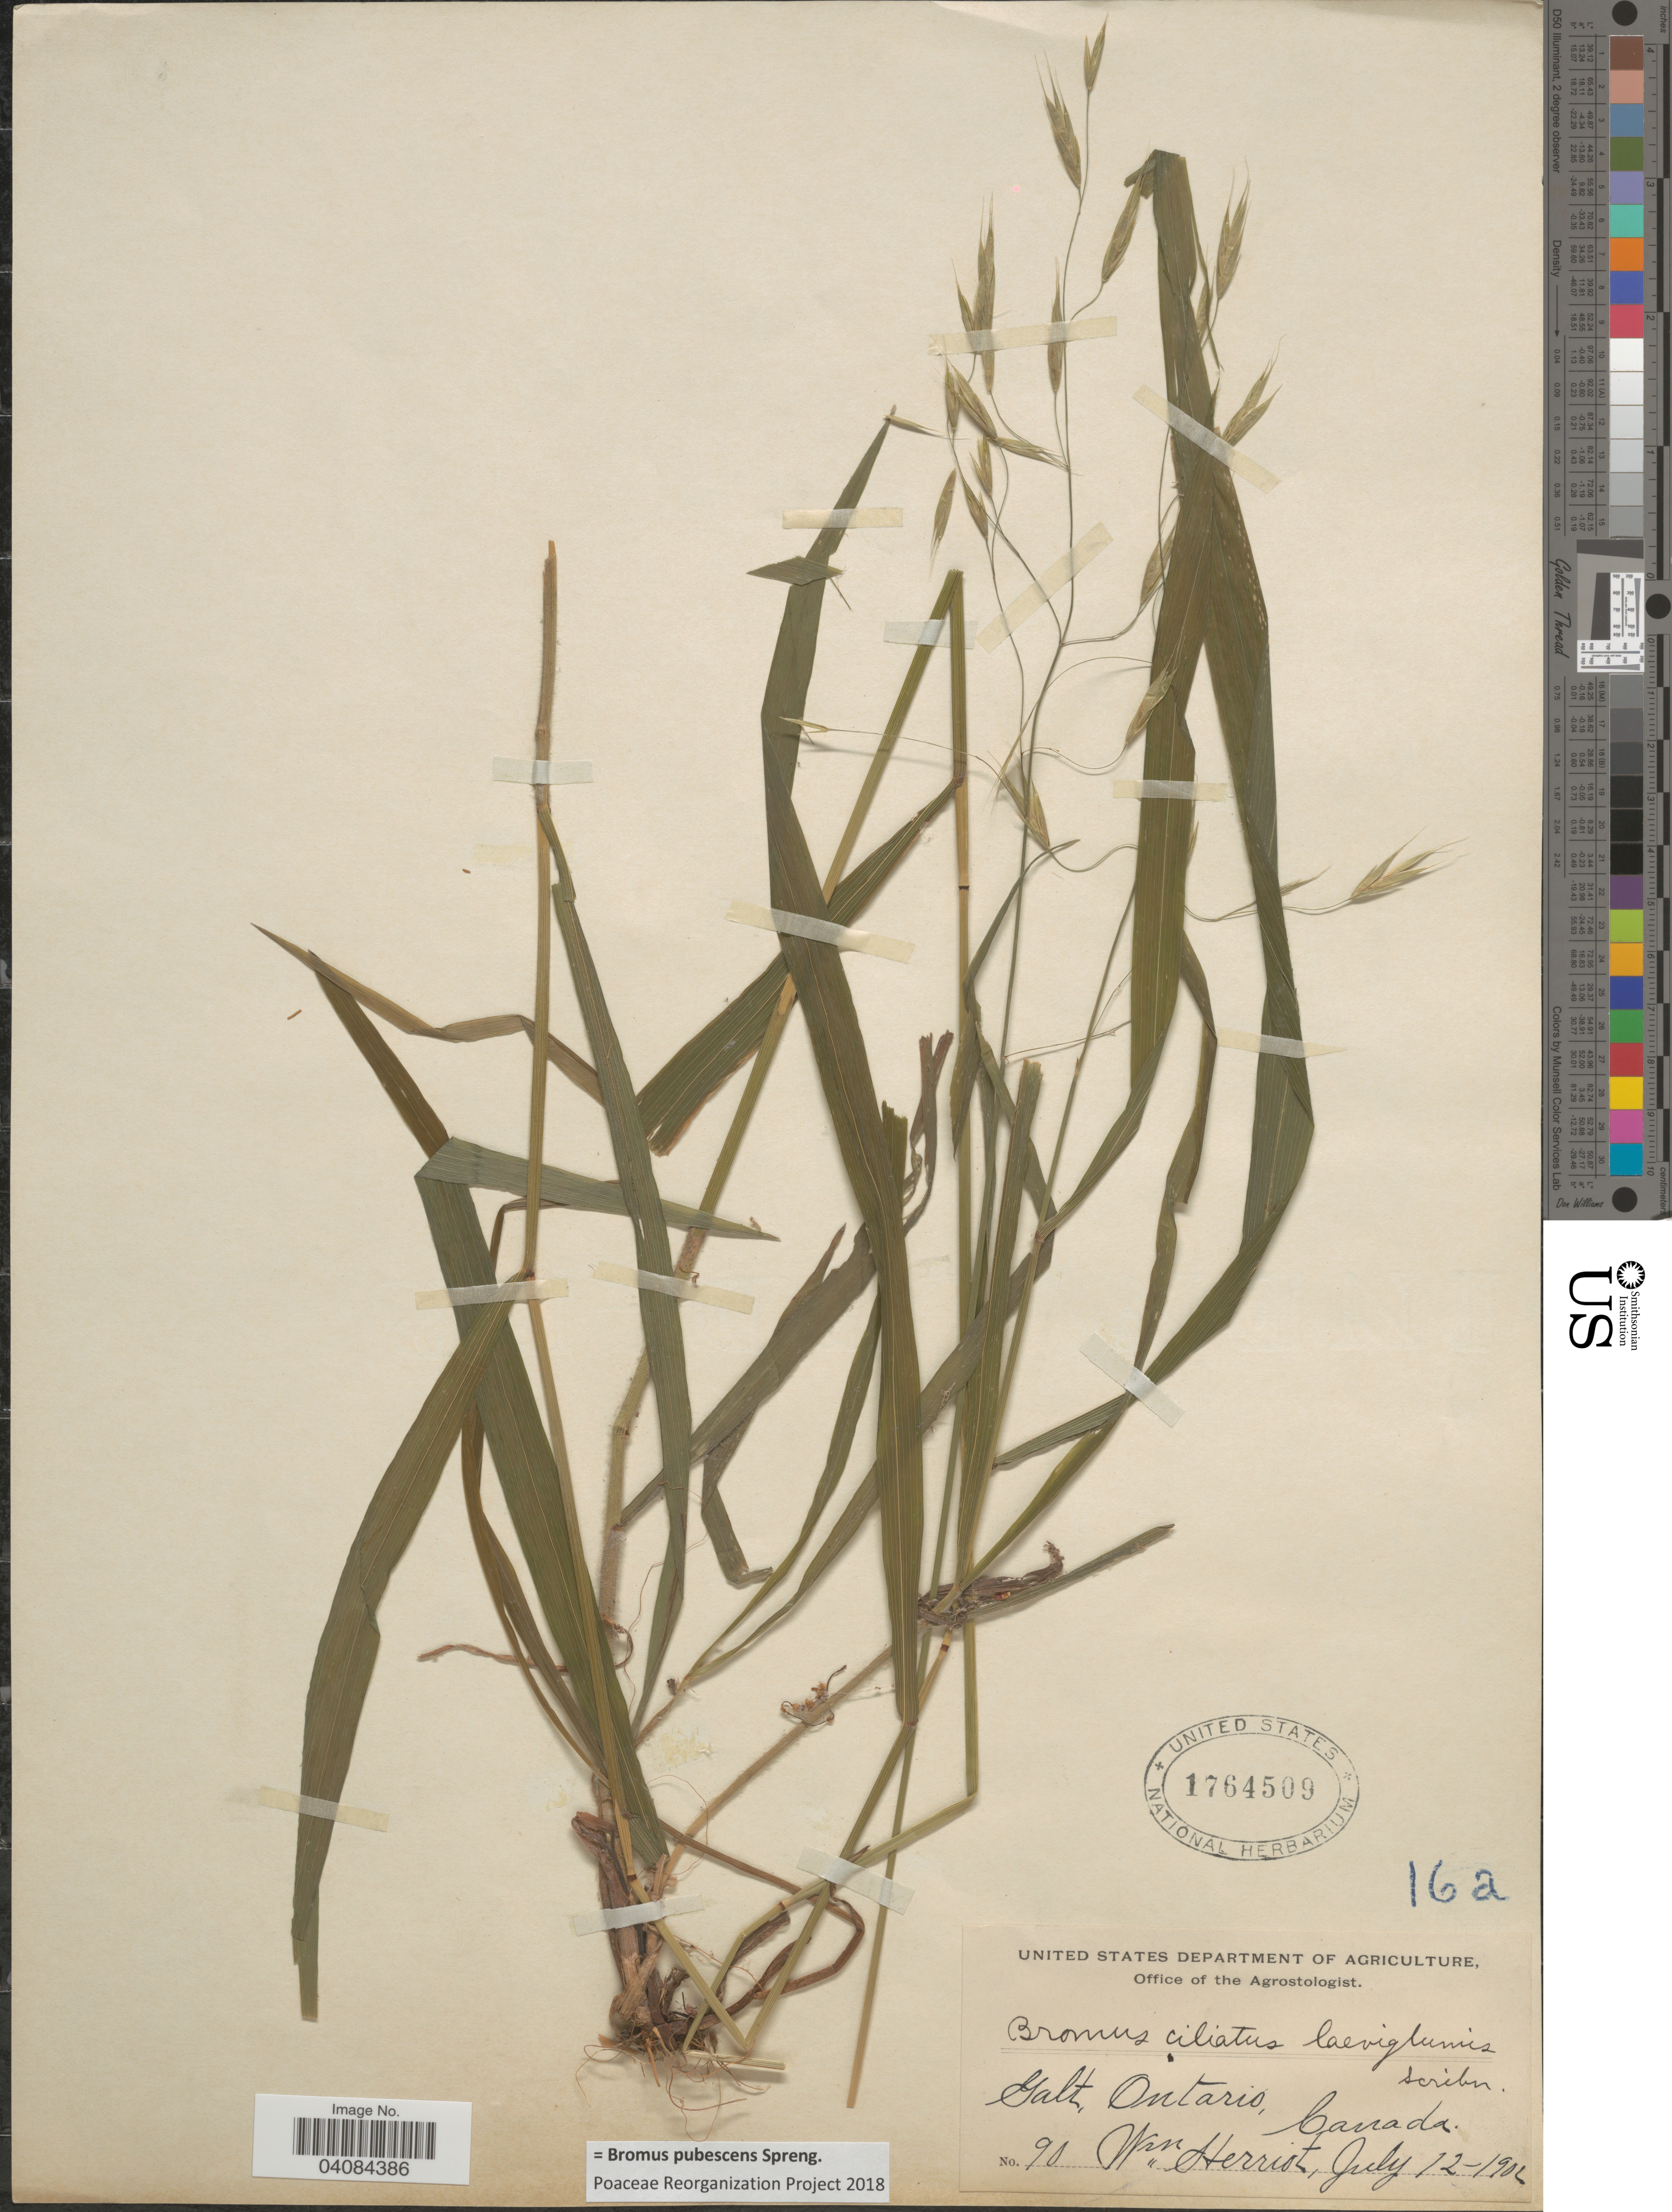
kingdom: Plantae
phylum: Tracheophyta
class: Liliopsida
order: Poales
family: Poaceae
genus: Bromus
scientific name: Bromus pubescens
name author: Muhl. ex Willd.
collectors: W. Herriot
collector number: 90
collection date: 1902-07-12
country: Canada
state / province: Ontario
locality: Galt.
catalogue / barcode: US 1764509